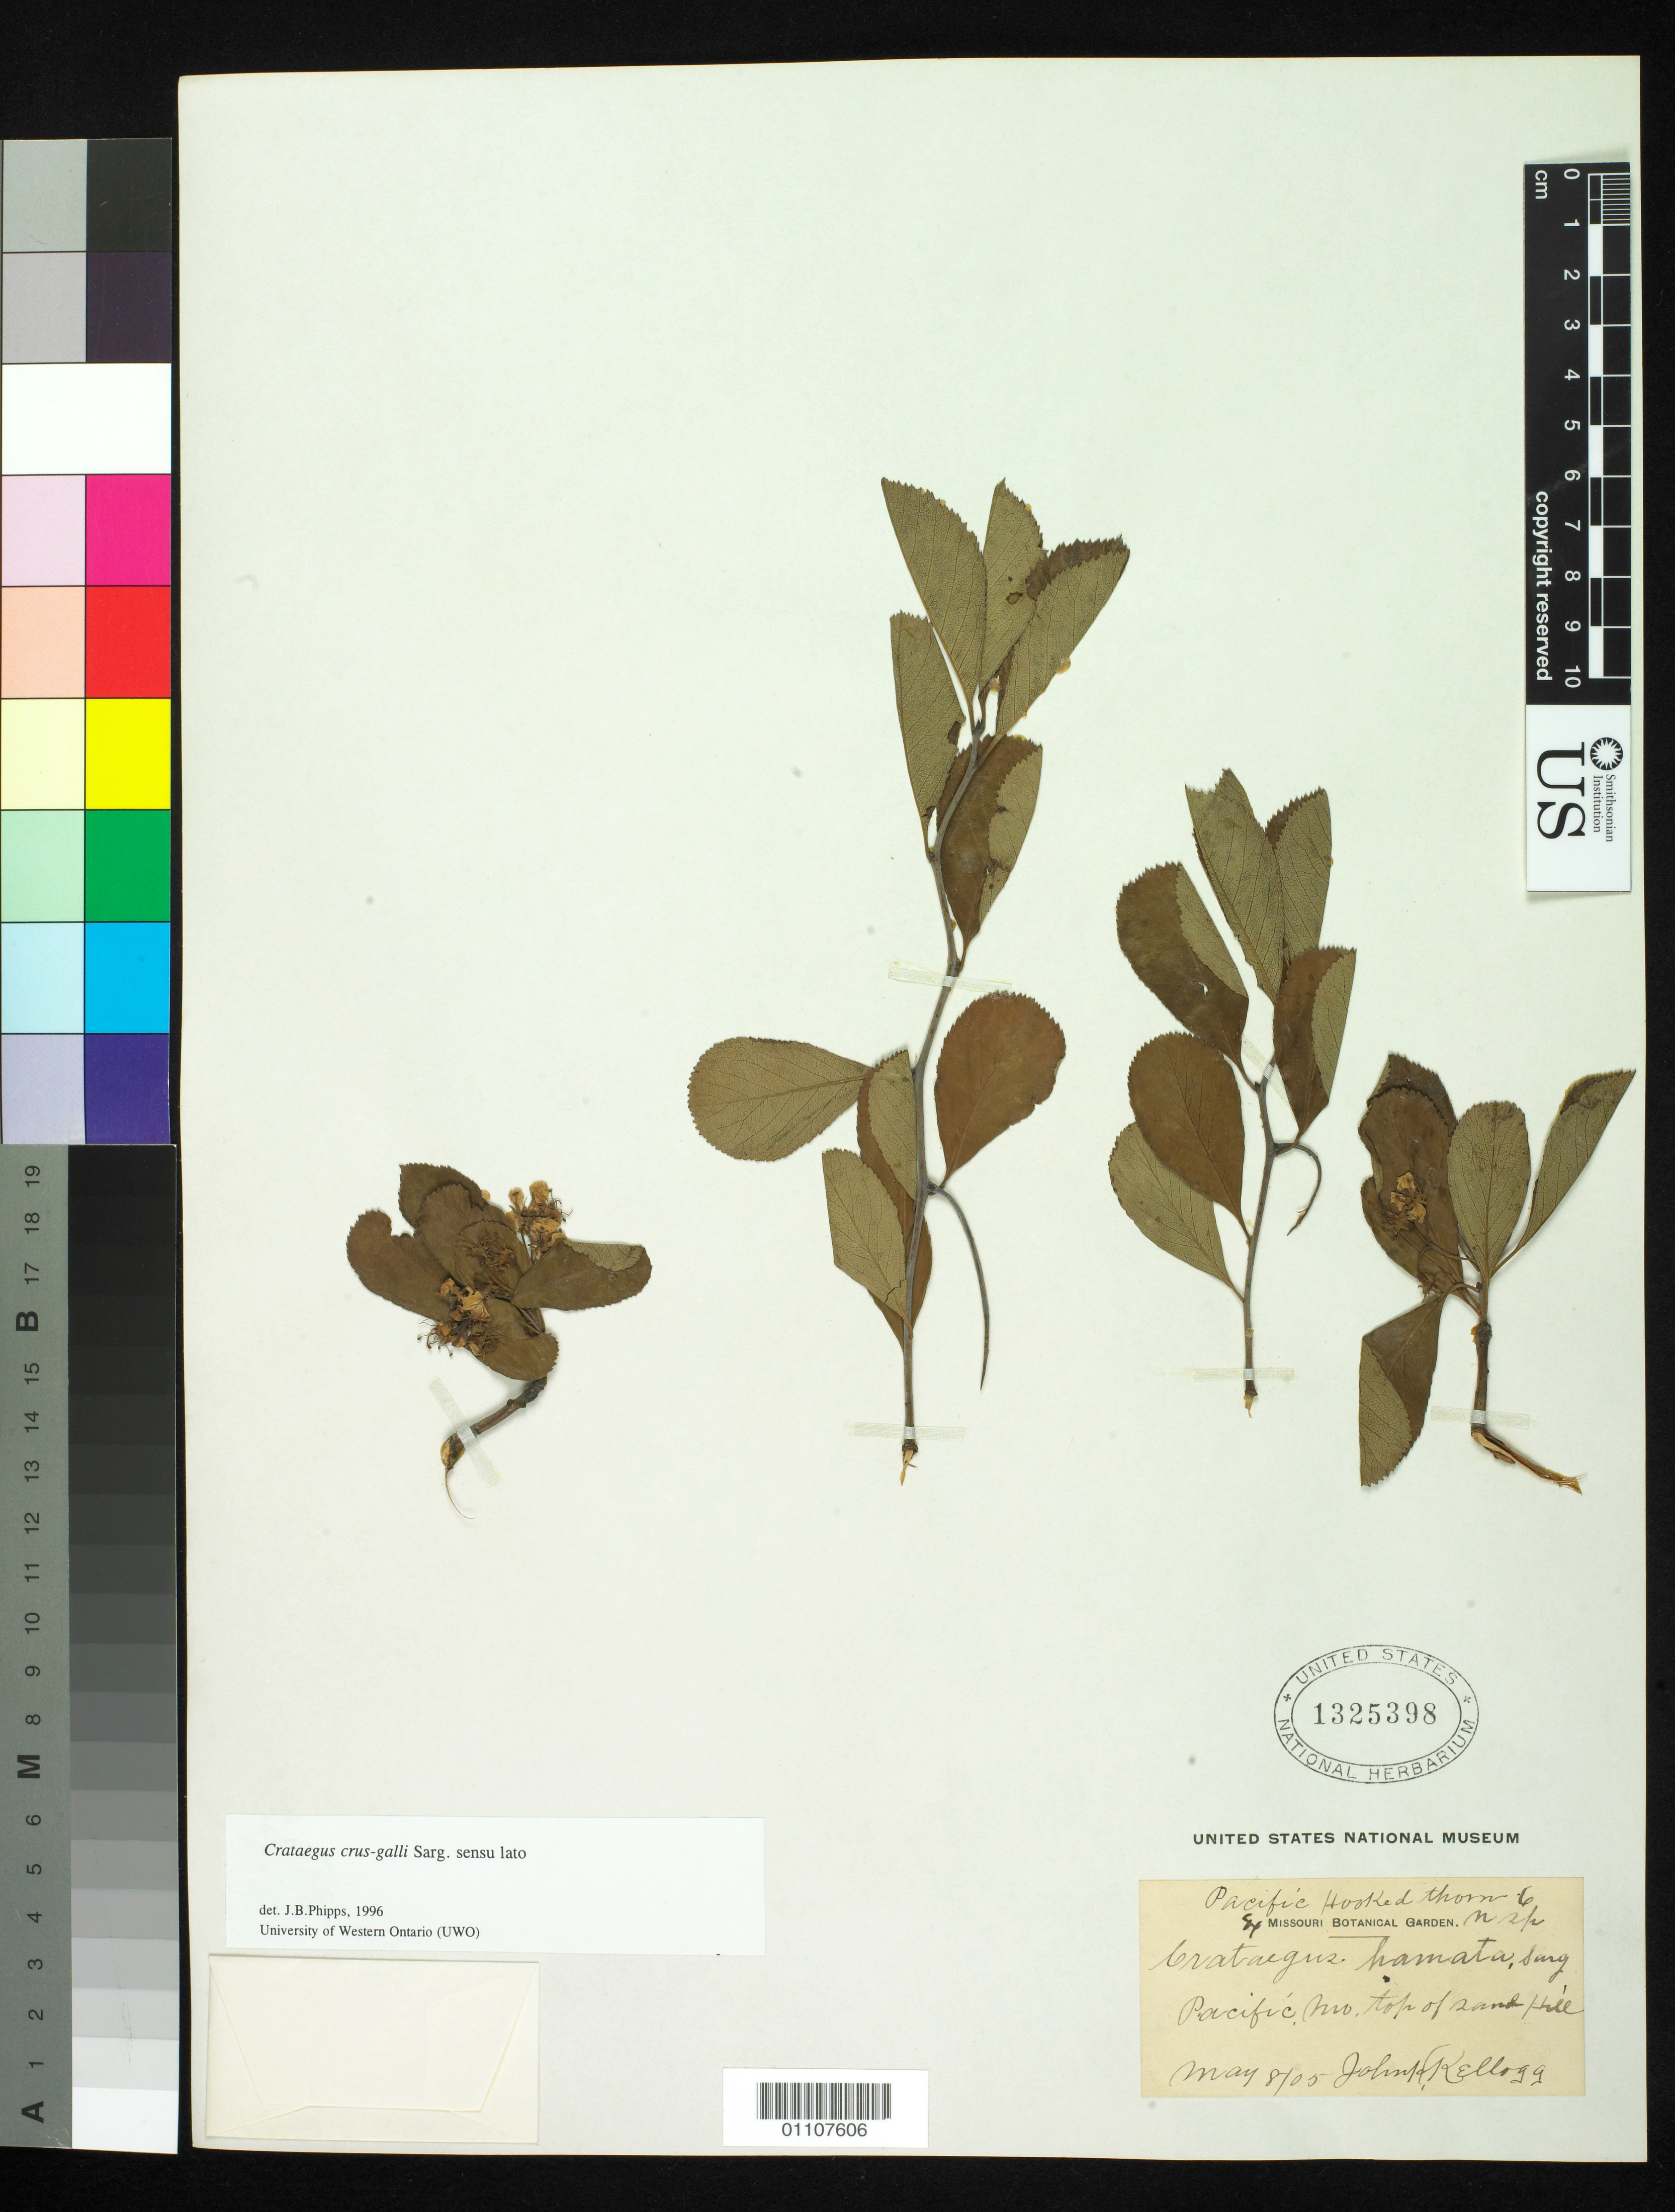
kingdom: Plantae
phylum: Tracheophyta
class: Magnoliopsida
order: Rosales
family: Rosaceae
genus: Crataegus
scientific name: Crataegus hamata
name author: Sarg.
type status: Syntype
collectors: J. H. Kellogg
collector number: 6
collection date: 1905-05-08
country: United States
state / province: Missouri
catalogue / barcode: US 1325398